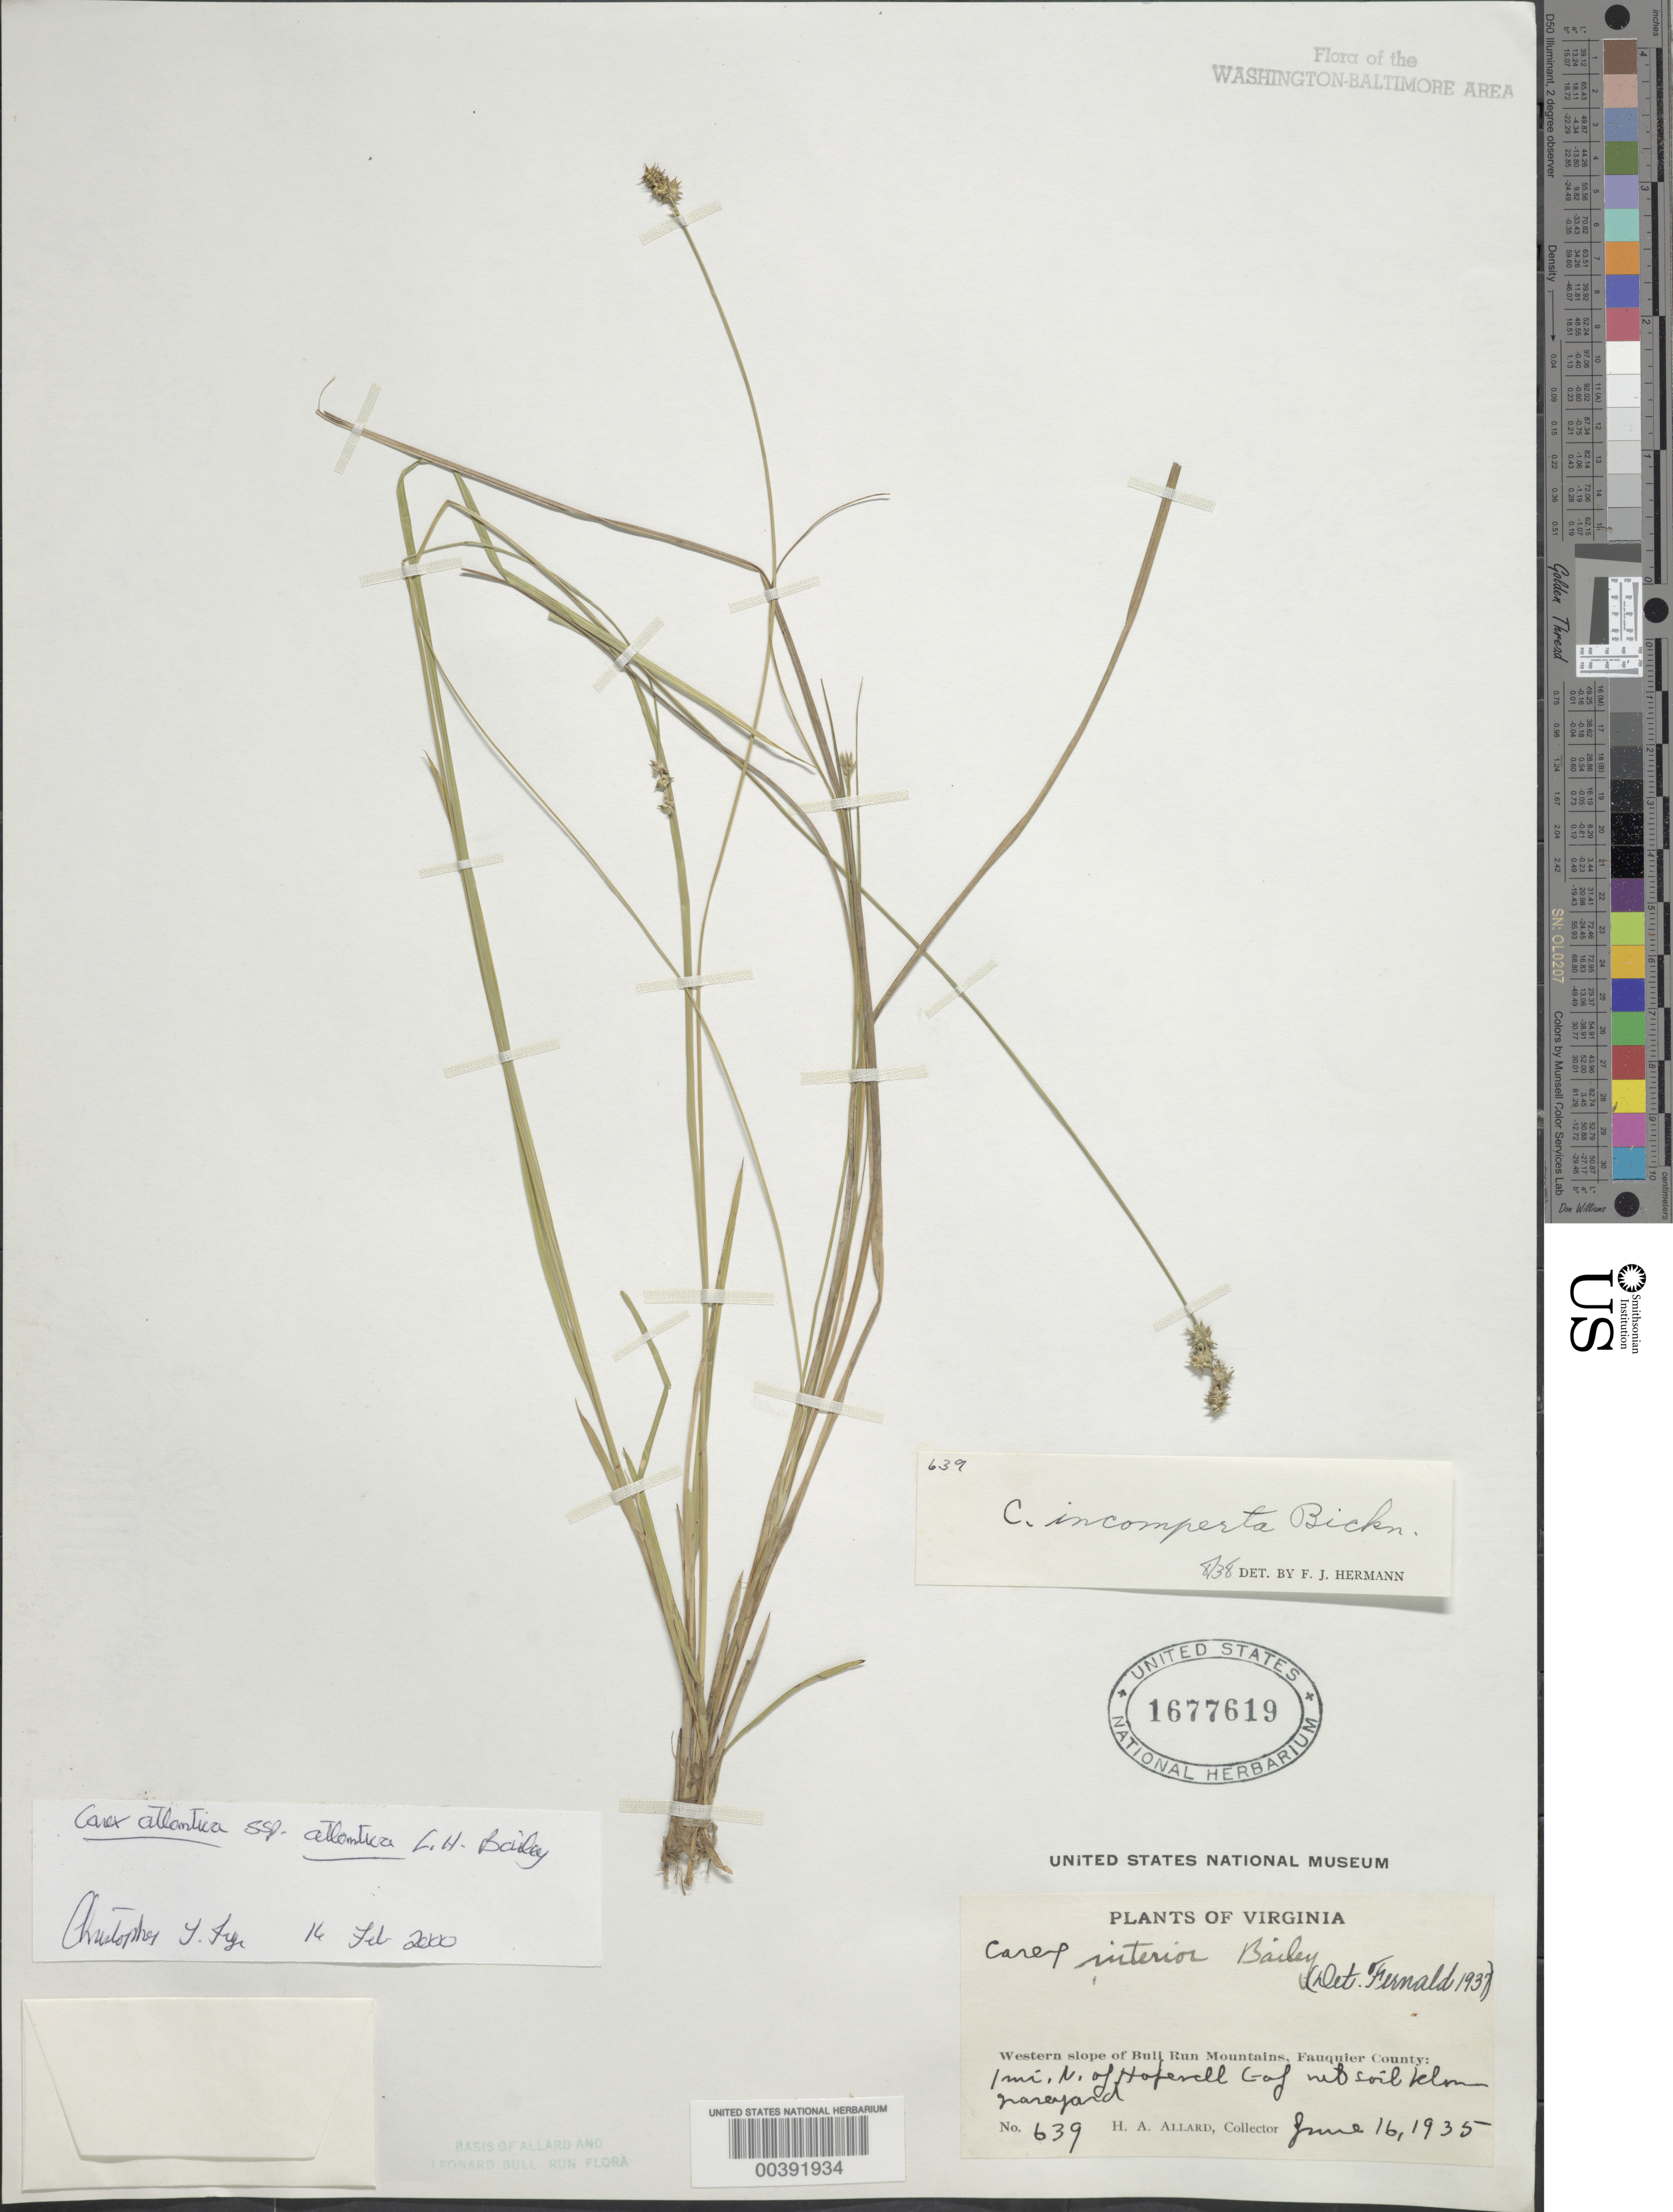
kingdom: Plantae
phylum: Tracheophyta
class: Liliopsida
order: Poales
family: Cyperaceae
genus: Carex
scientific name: Carex atlantica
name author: L.H. Bailey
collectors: H. A. Allard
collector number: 639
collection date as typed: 16 Jun 1935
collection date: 1935-06-16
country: United States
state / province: Virginia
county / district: Fauquier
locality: North of Hopewell Gap Bull Run Mts.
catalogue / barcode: US 1677619